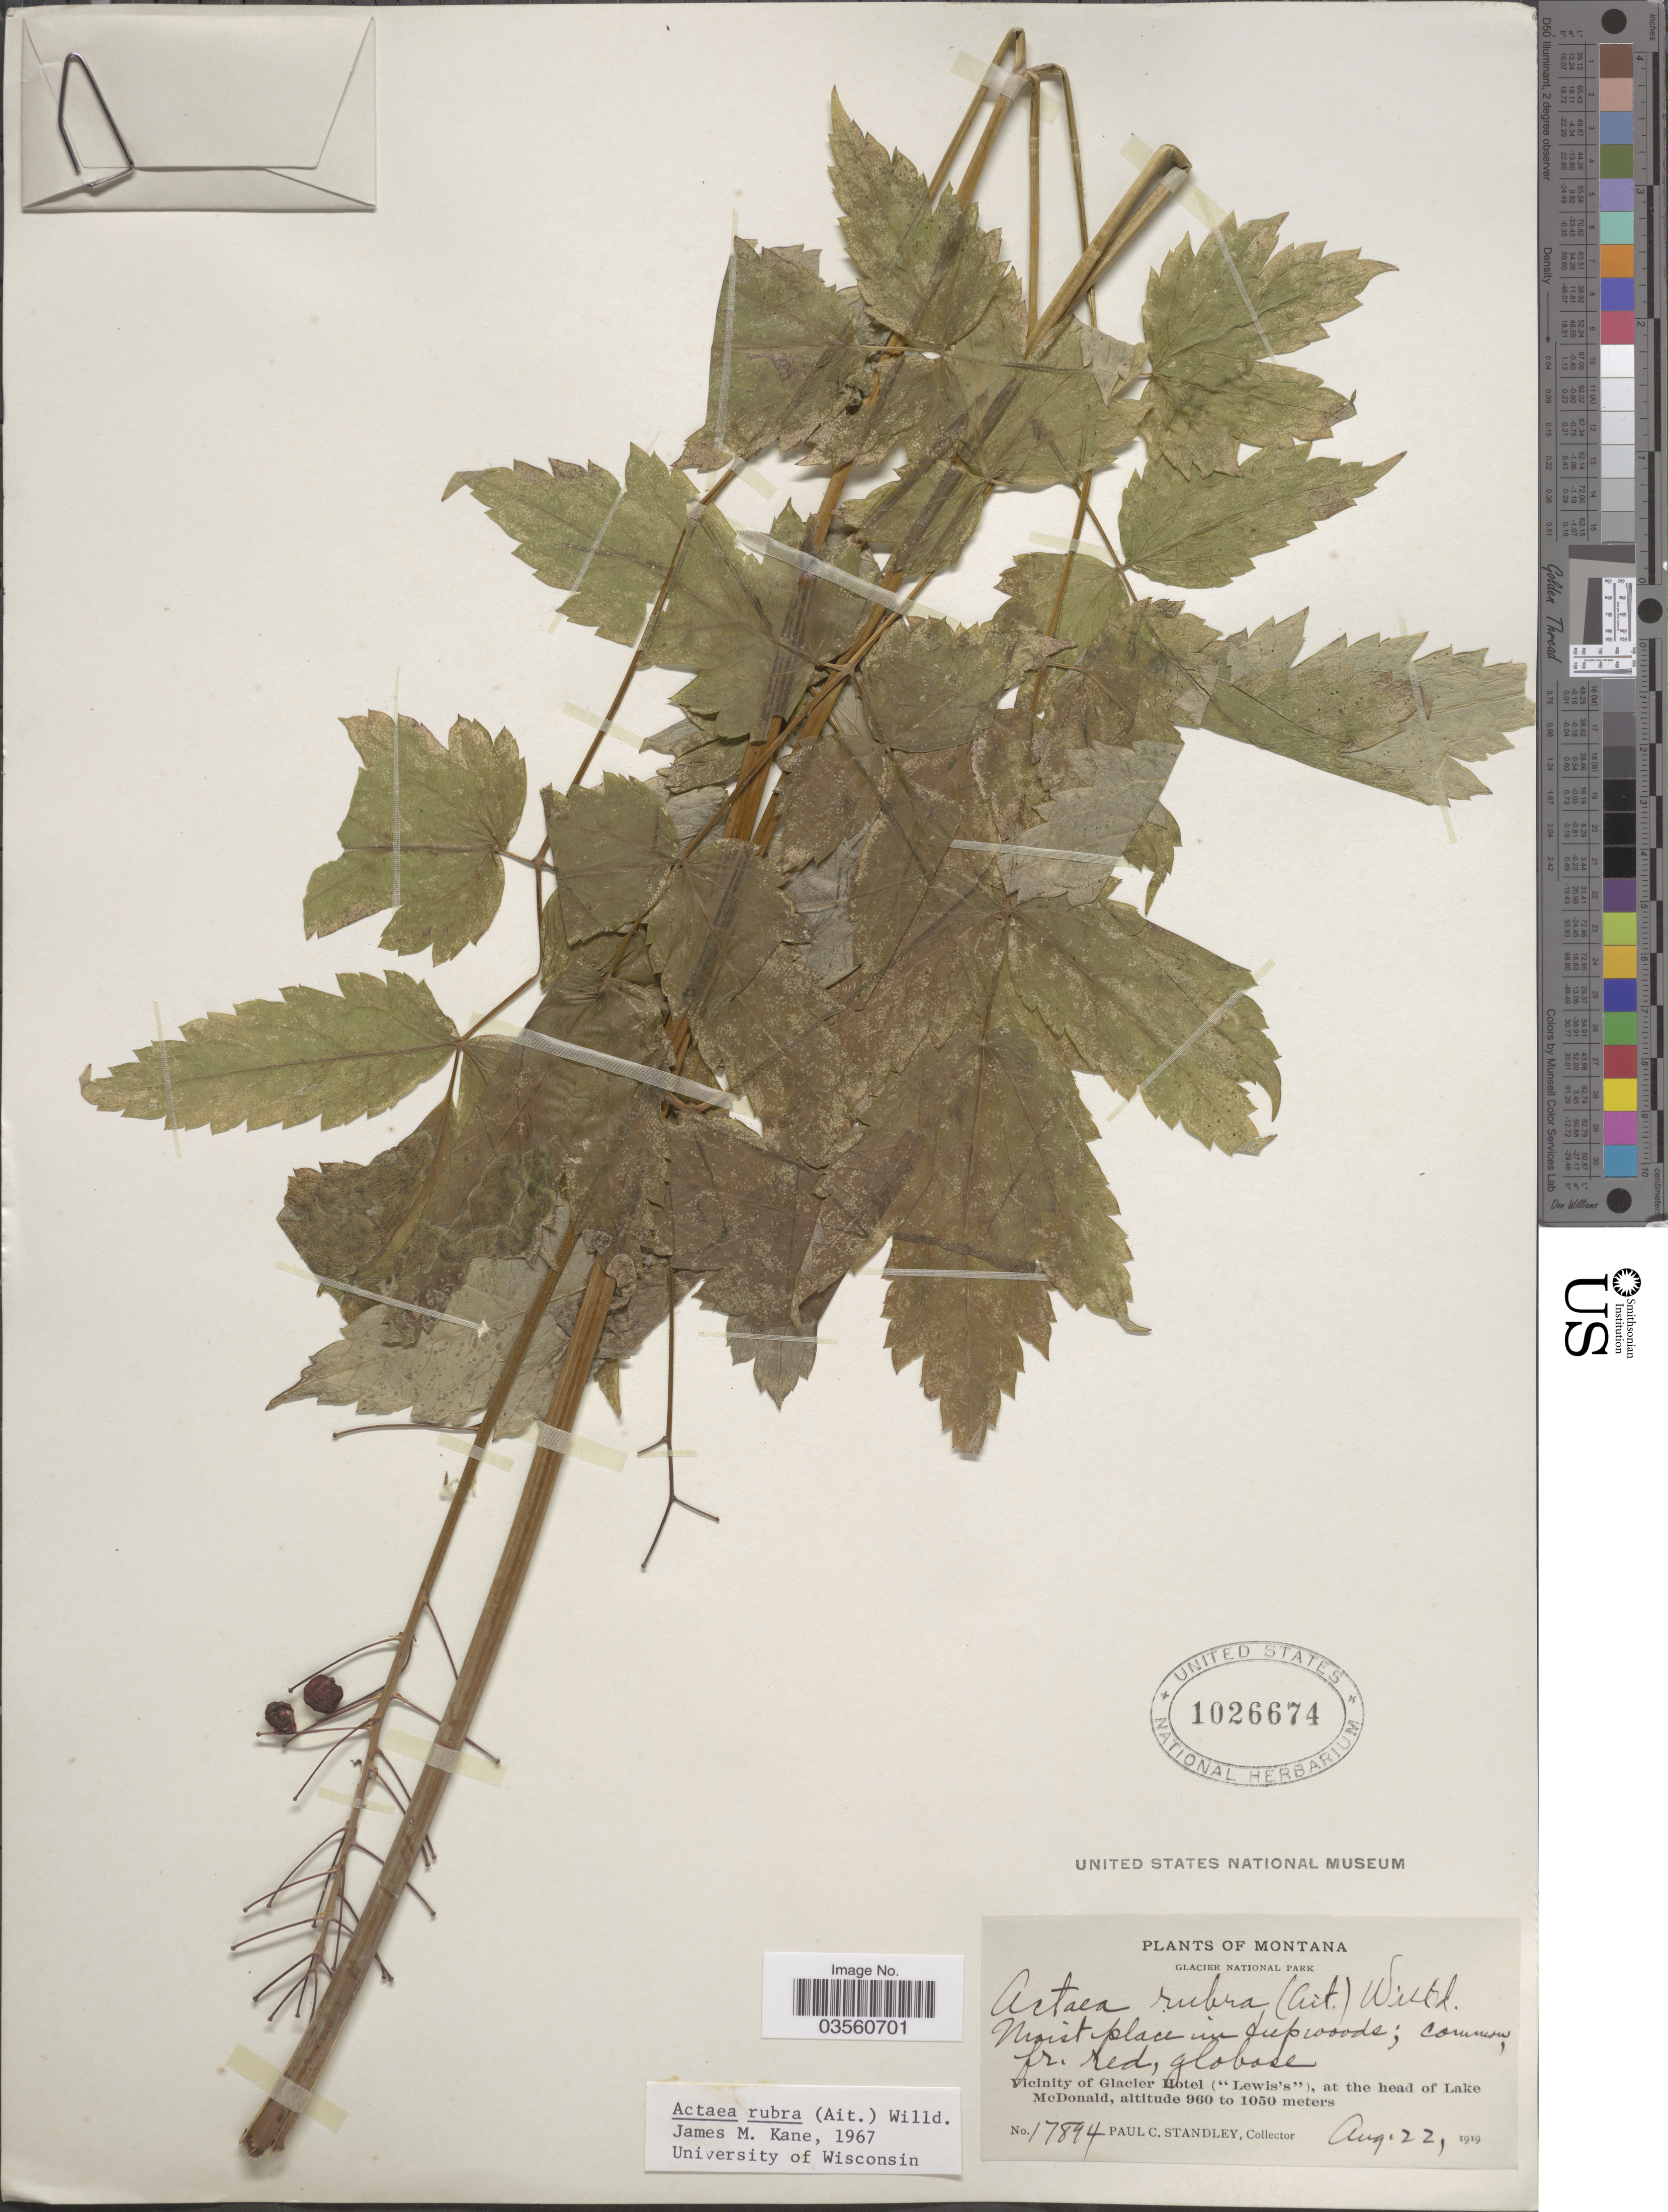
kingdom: Plantae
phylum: Tracheophyta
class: Magnoliopsida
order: Ranunculales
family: Ranunculaceae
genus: Actaea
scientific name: Actaea rubra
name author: (Aiton) Willd.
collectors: P. C. Standley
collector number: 17894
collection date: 1919-08-22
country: United States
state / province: Montana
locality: Glacier National Park. Vicinity of Glacier Hotel ("Lewis's"), at the head of Lake McDonald.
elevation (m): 960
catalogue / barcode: US 1026674